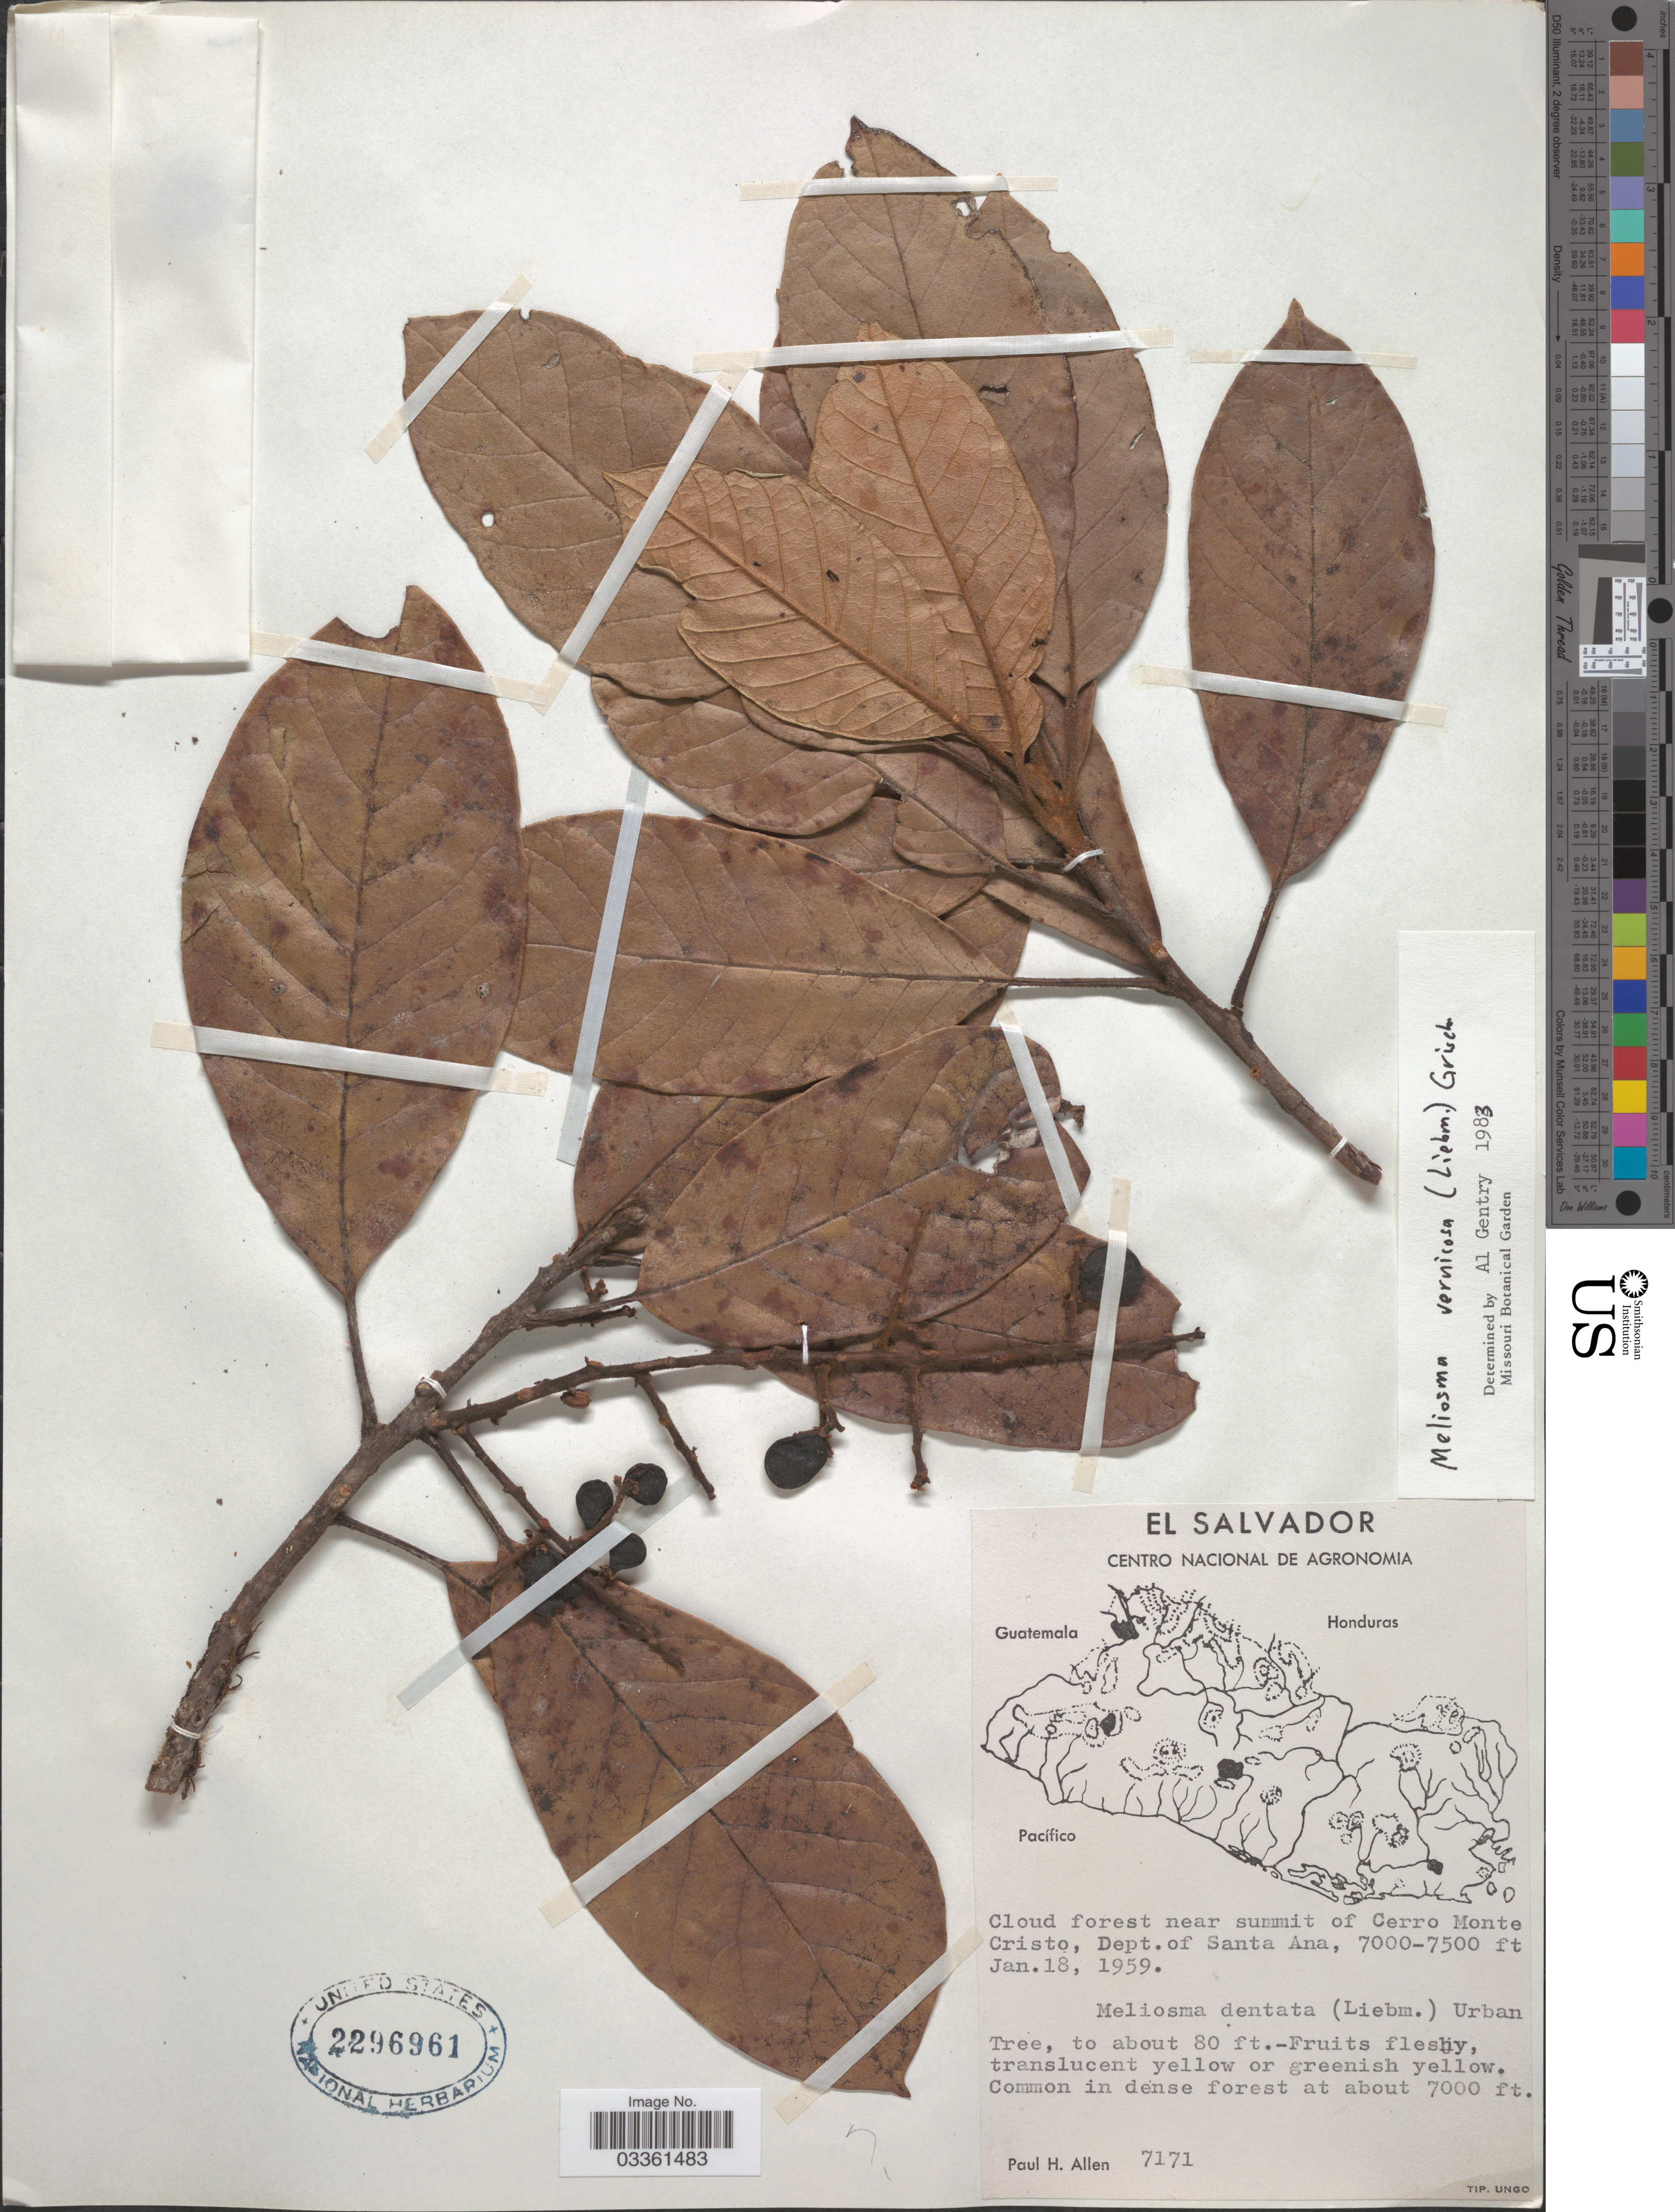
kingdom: Plantae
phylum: Tracheophyta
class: Magnoliopsida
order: Proteales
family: Sabiaceae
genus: Meliosma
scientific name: Meliosma vernicosa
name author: (Liebm.) Griseb.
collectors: P. H. Allen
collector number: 7171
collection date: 1959-01-18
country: El Salvador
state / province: Santa Ana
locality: Cloud forest near summit of Cerro Monte Criste, Dept. of Santa Ana.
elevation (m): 2134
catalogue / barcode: US 2296961